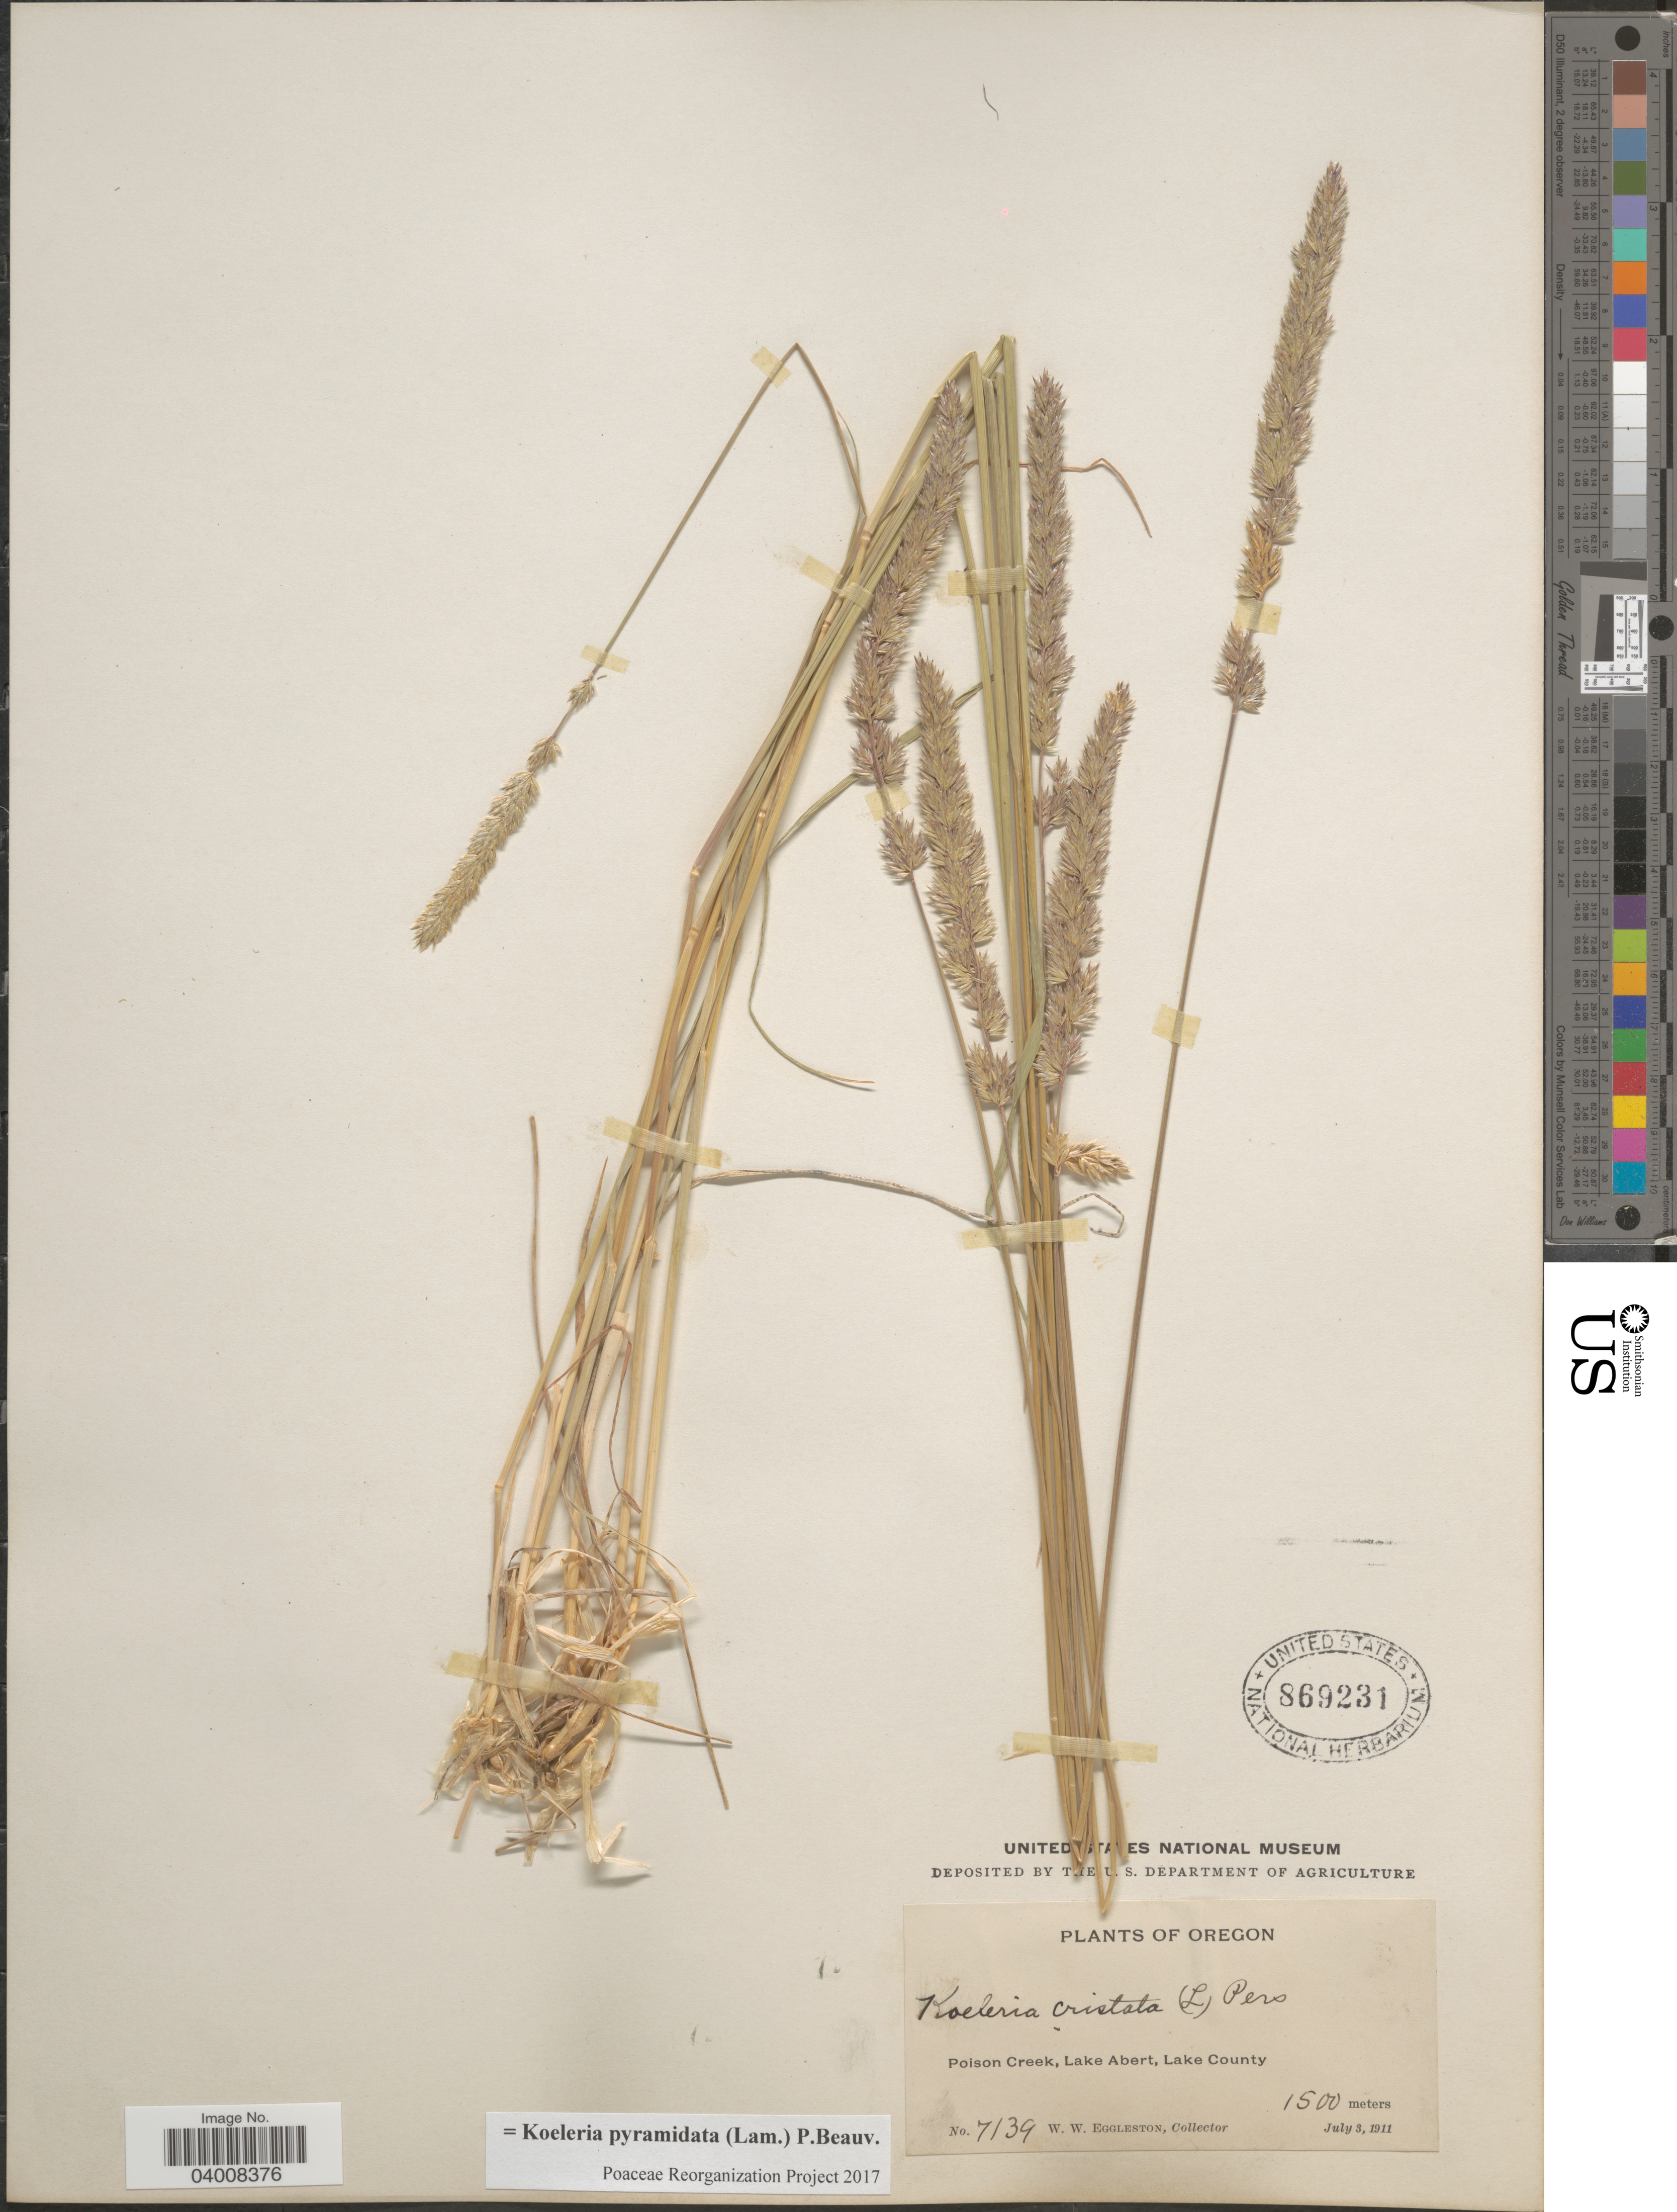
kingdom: Plantae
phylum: Tracheophyta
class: Liliopsida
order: Poales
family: Poaceae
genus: Koeleria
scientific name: Koeleria pyramidata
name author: (Lam.) P. Beauv.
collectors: W. W. Eggleston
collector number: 7139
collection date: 1911-07-03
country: United States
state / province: Oregon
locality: Poison Creek, Lake Abert, Lake County.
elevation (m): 1500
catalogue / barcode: US 869231